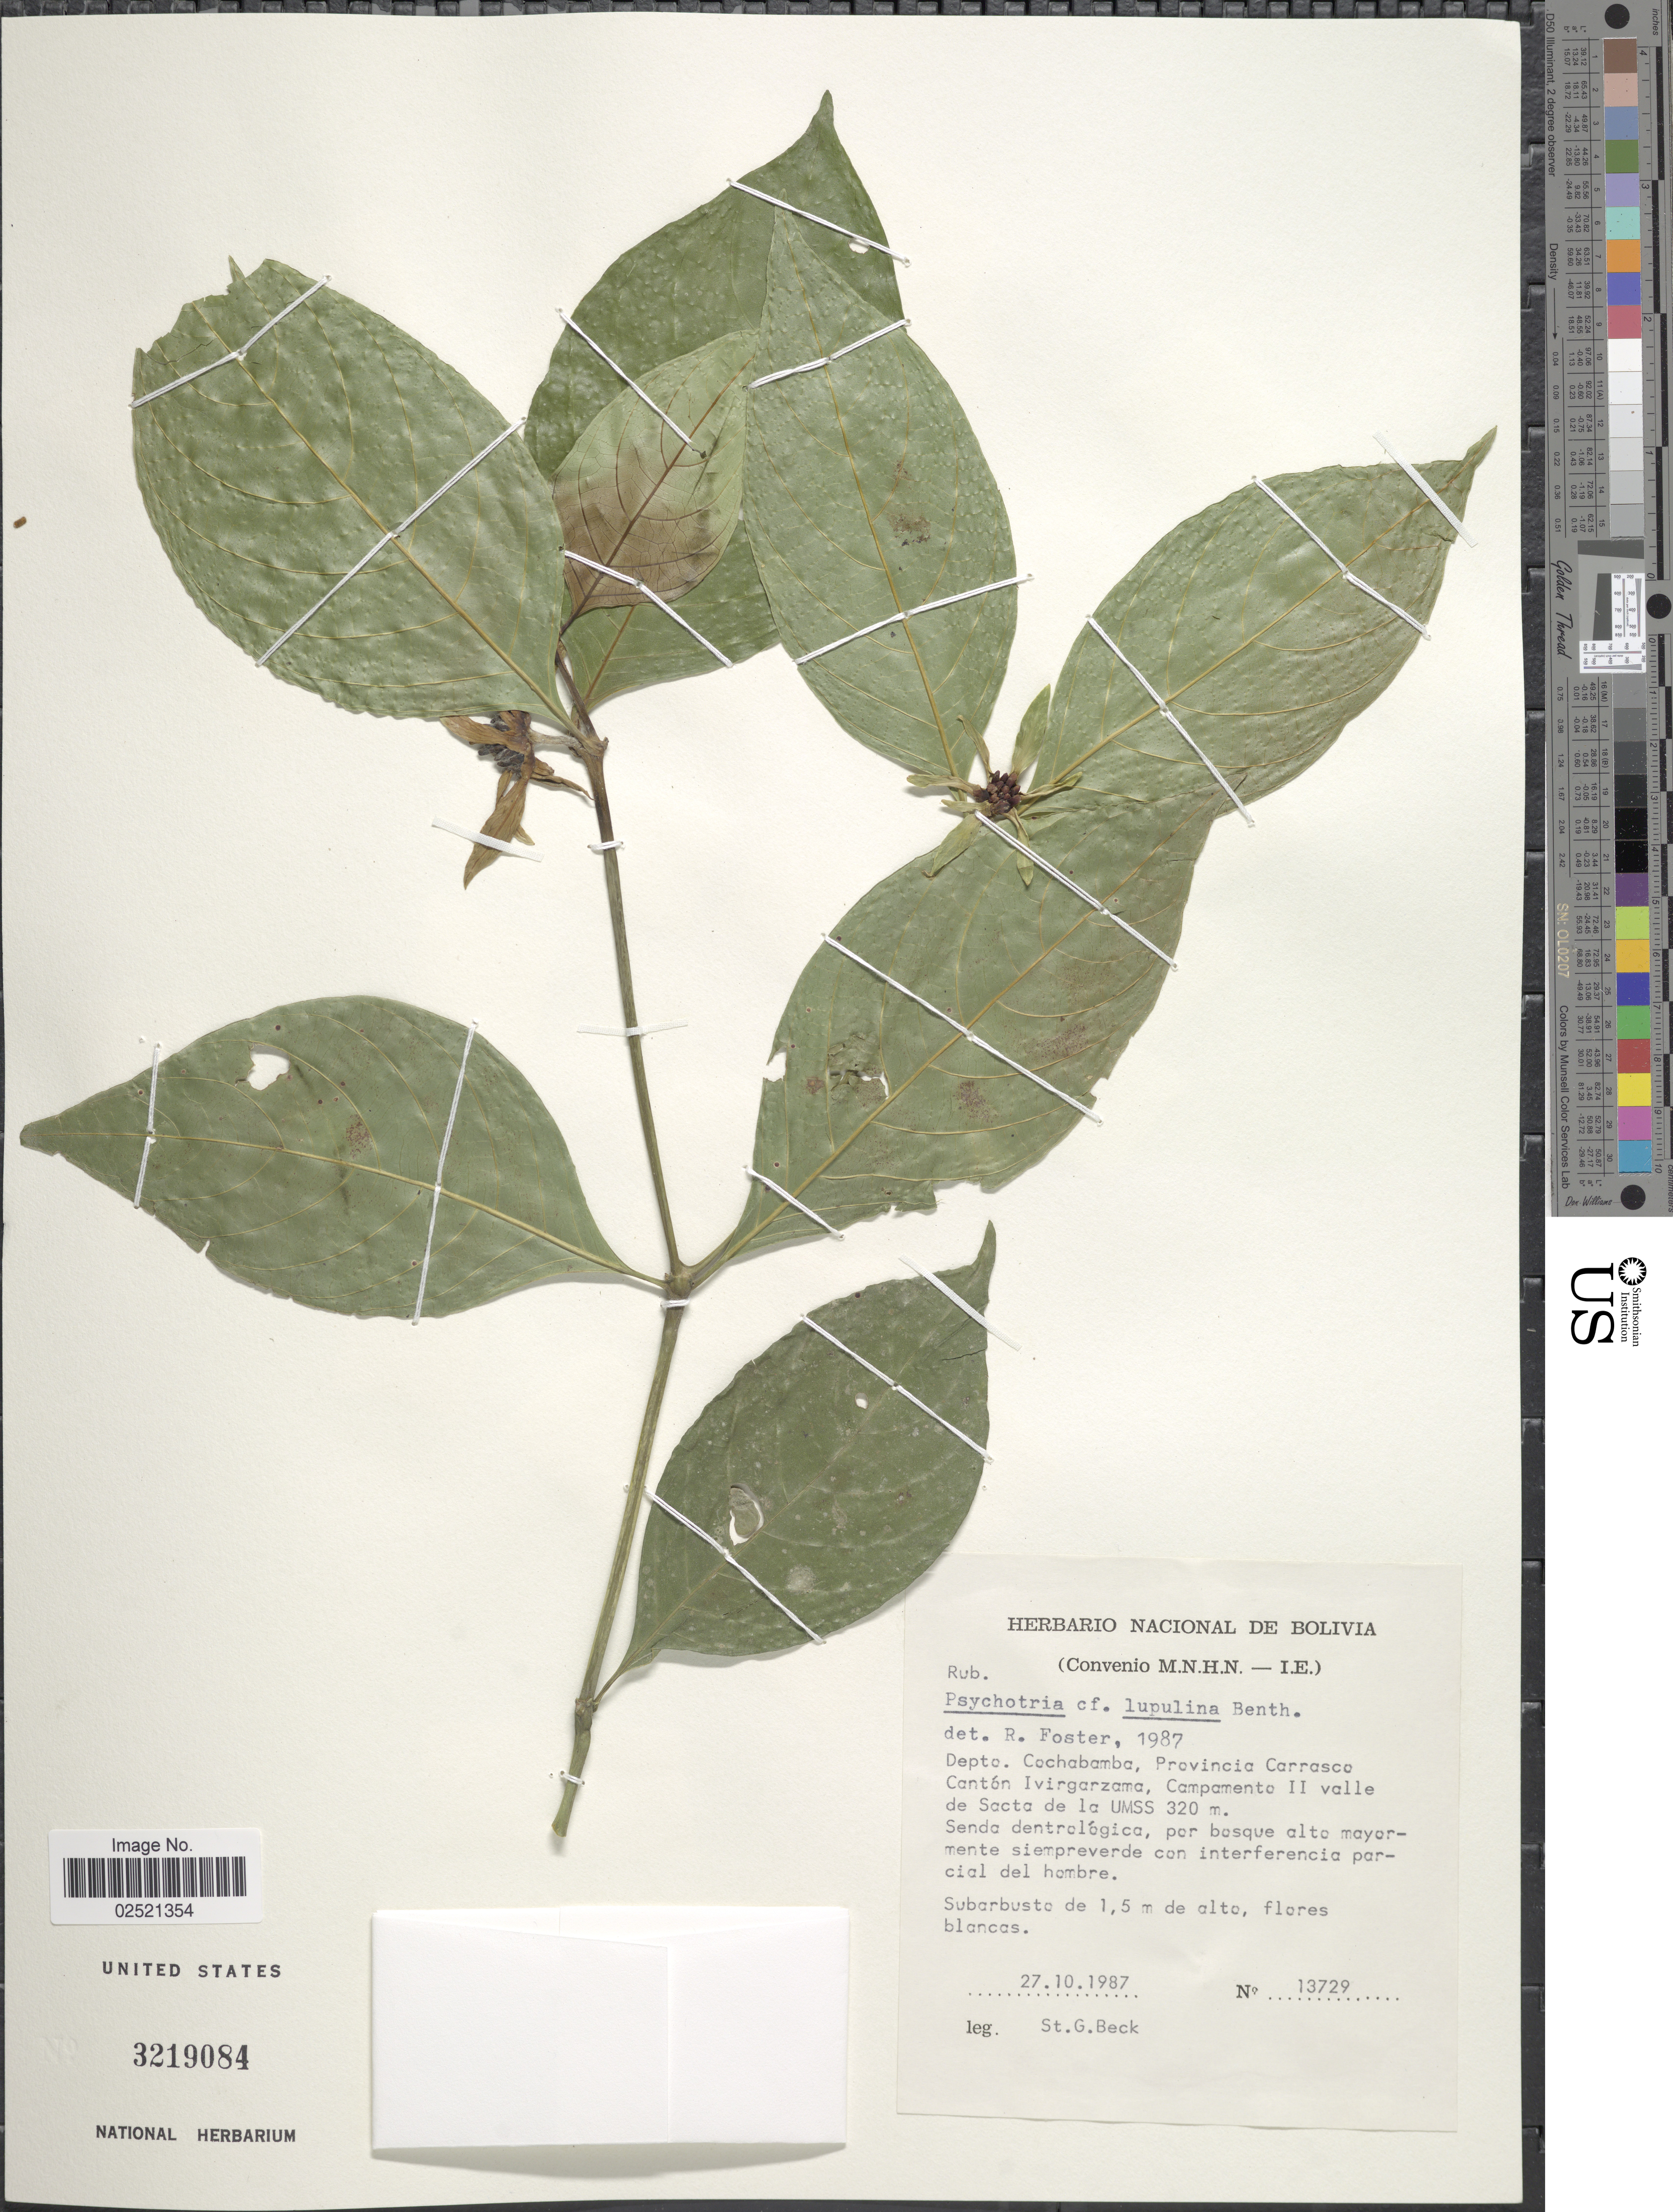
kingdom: Plantae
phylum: Tracheophyta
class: Magnoliopsida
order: Gentianales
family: Rubiaceae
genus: Psychotria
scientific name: Psychotria lupulina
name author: Benth.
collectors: S. G. Beck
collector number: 13729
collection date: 1987-10-27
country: Bolivia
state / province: Cochabamba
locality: Provincia Carrasco, Canton Ivirgarzama, Campamento II valle de Sacta de la UMSS.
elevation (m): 320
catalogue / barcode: US 3219084